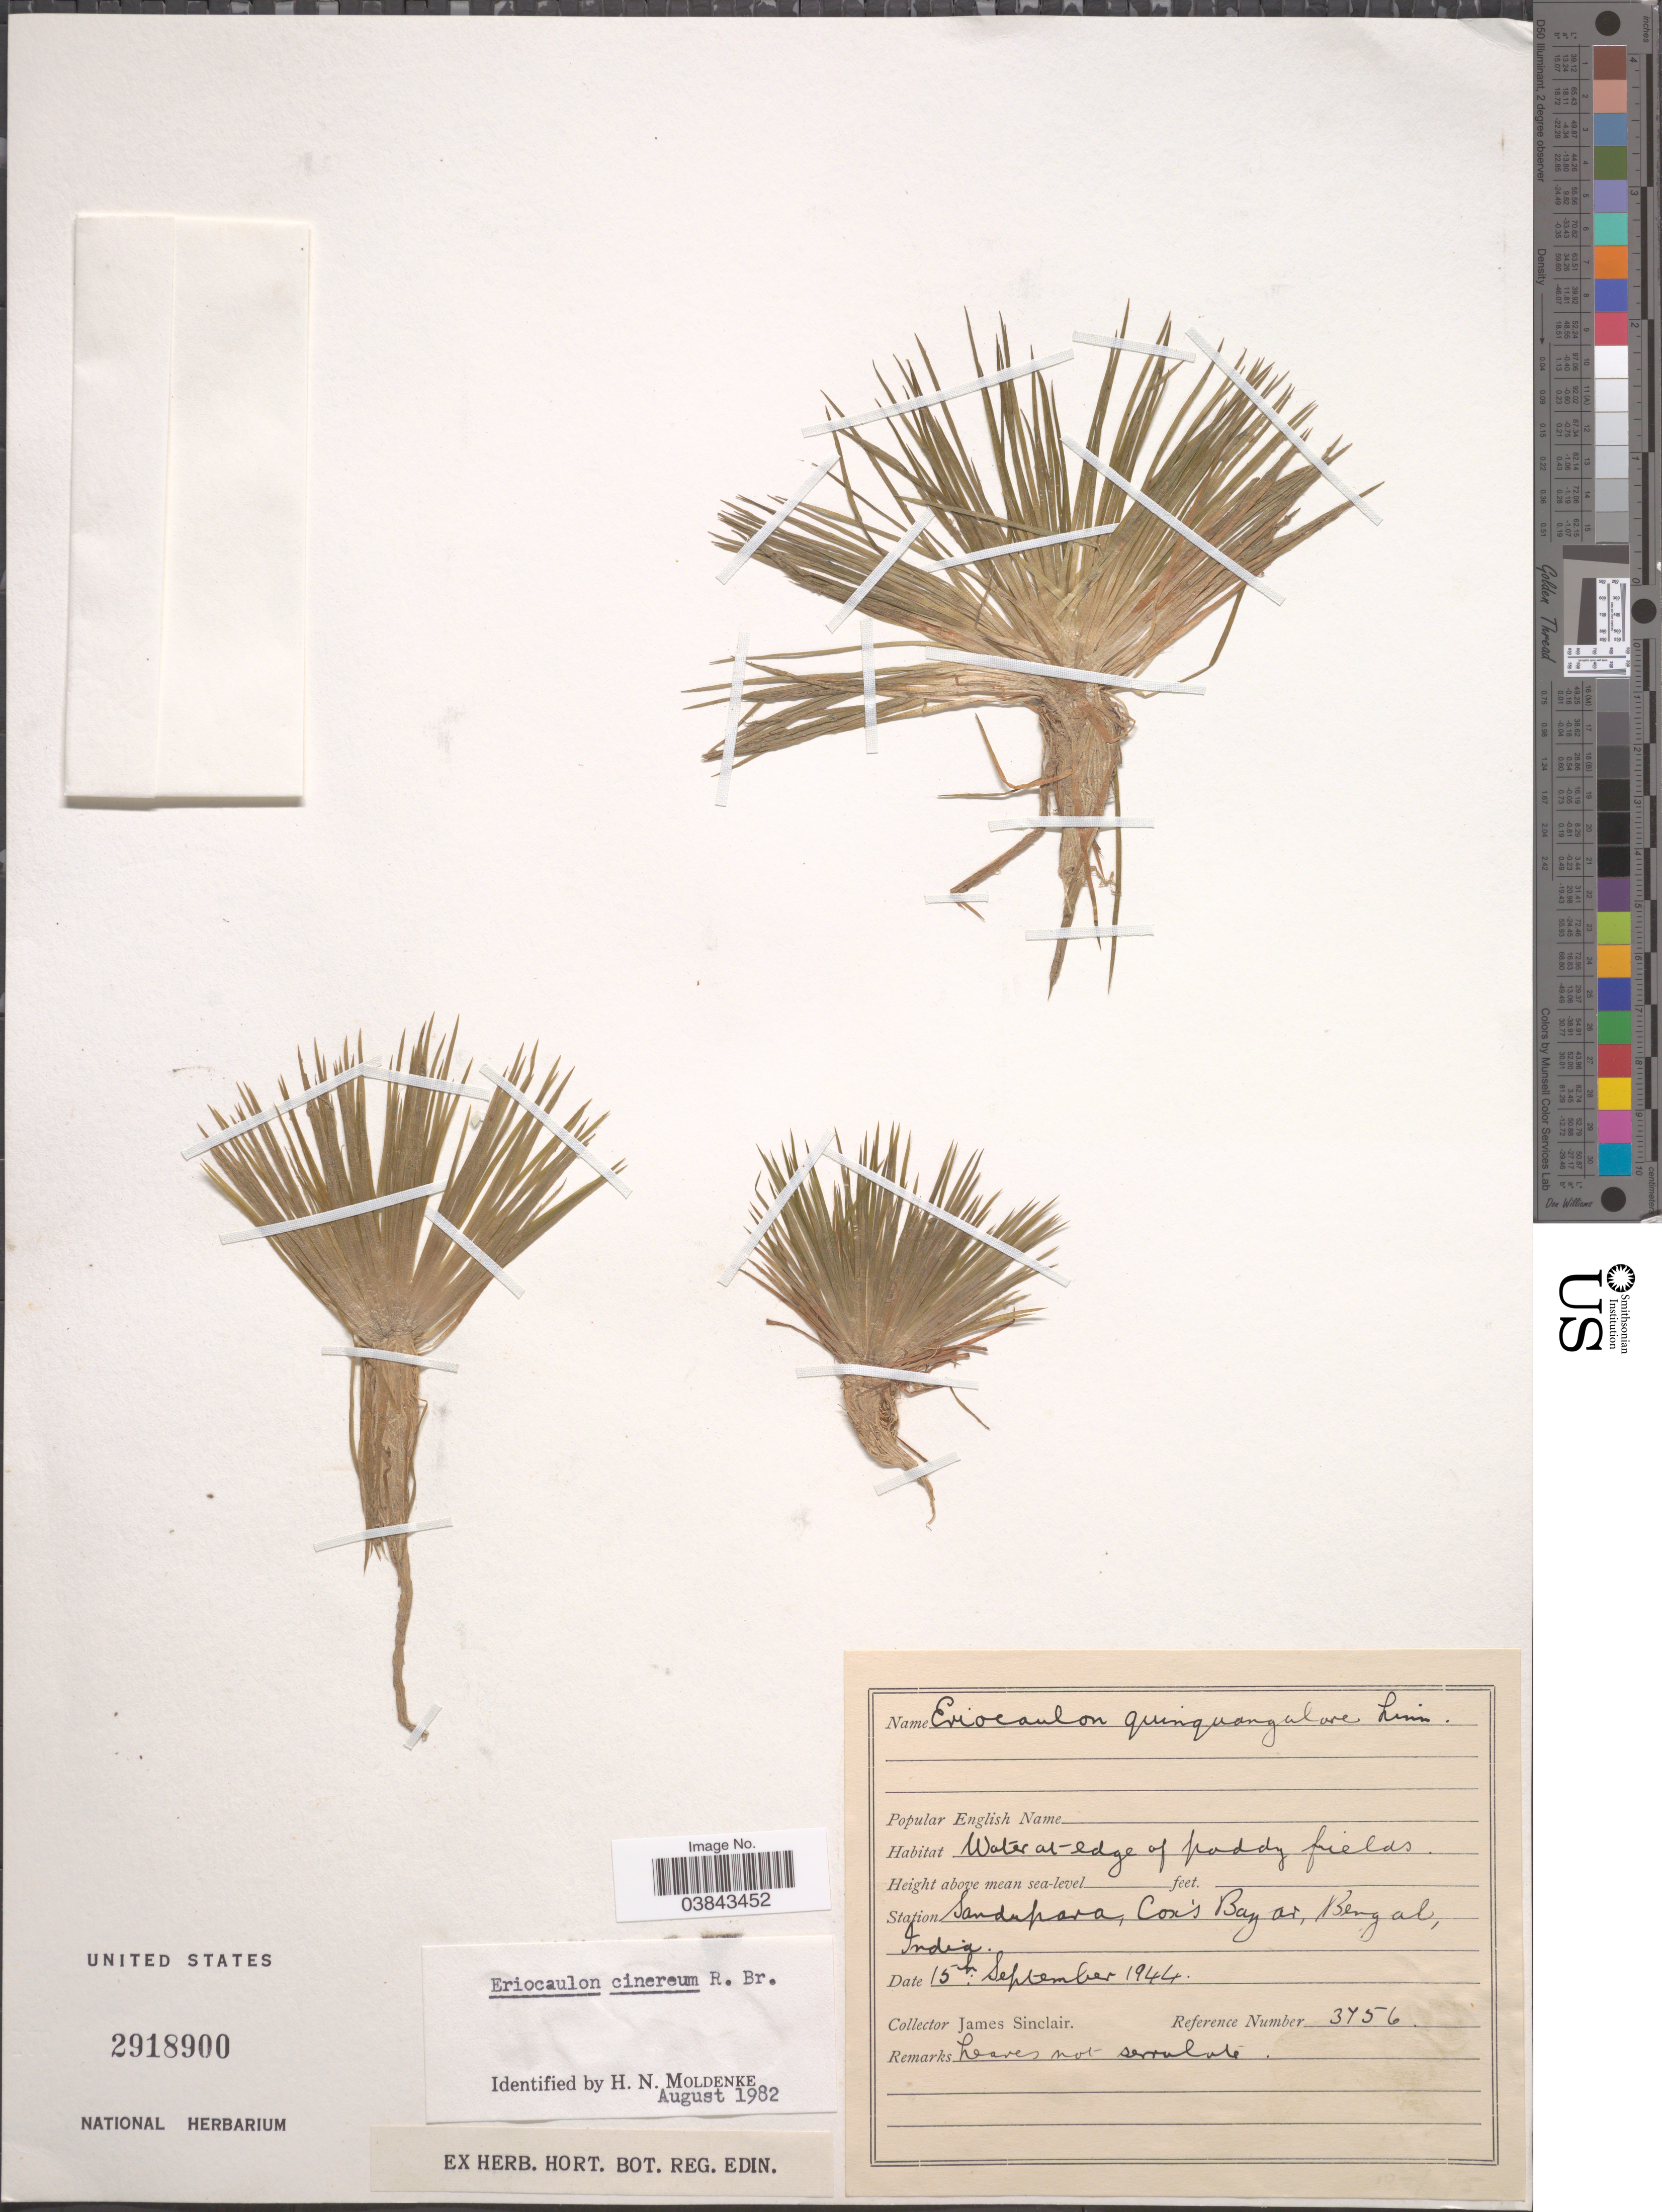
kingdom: Plantae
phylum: Tracheophyta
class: Liliopsida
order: Poales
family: Eriocaulaceae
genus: Eriocaulon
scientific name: Eriocaulon cinereum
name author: R. Br.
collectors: J. Sinclair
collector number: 3756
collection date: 1944-09-15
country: Bangladesh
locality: Station Sandupara, Cox's Bay at Bengal.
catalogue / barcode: US 2918900